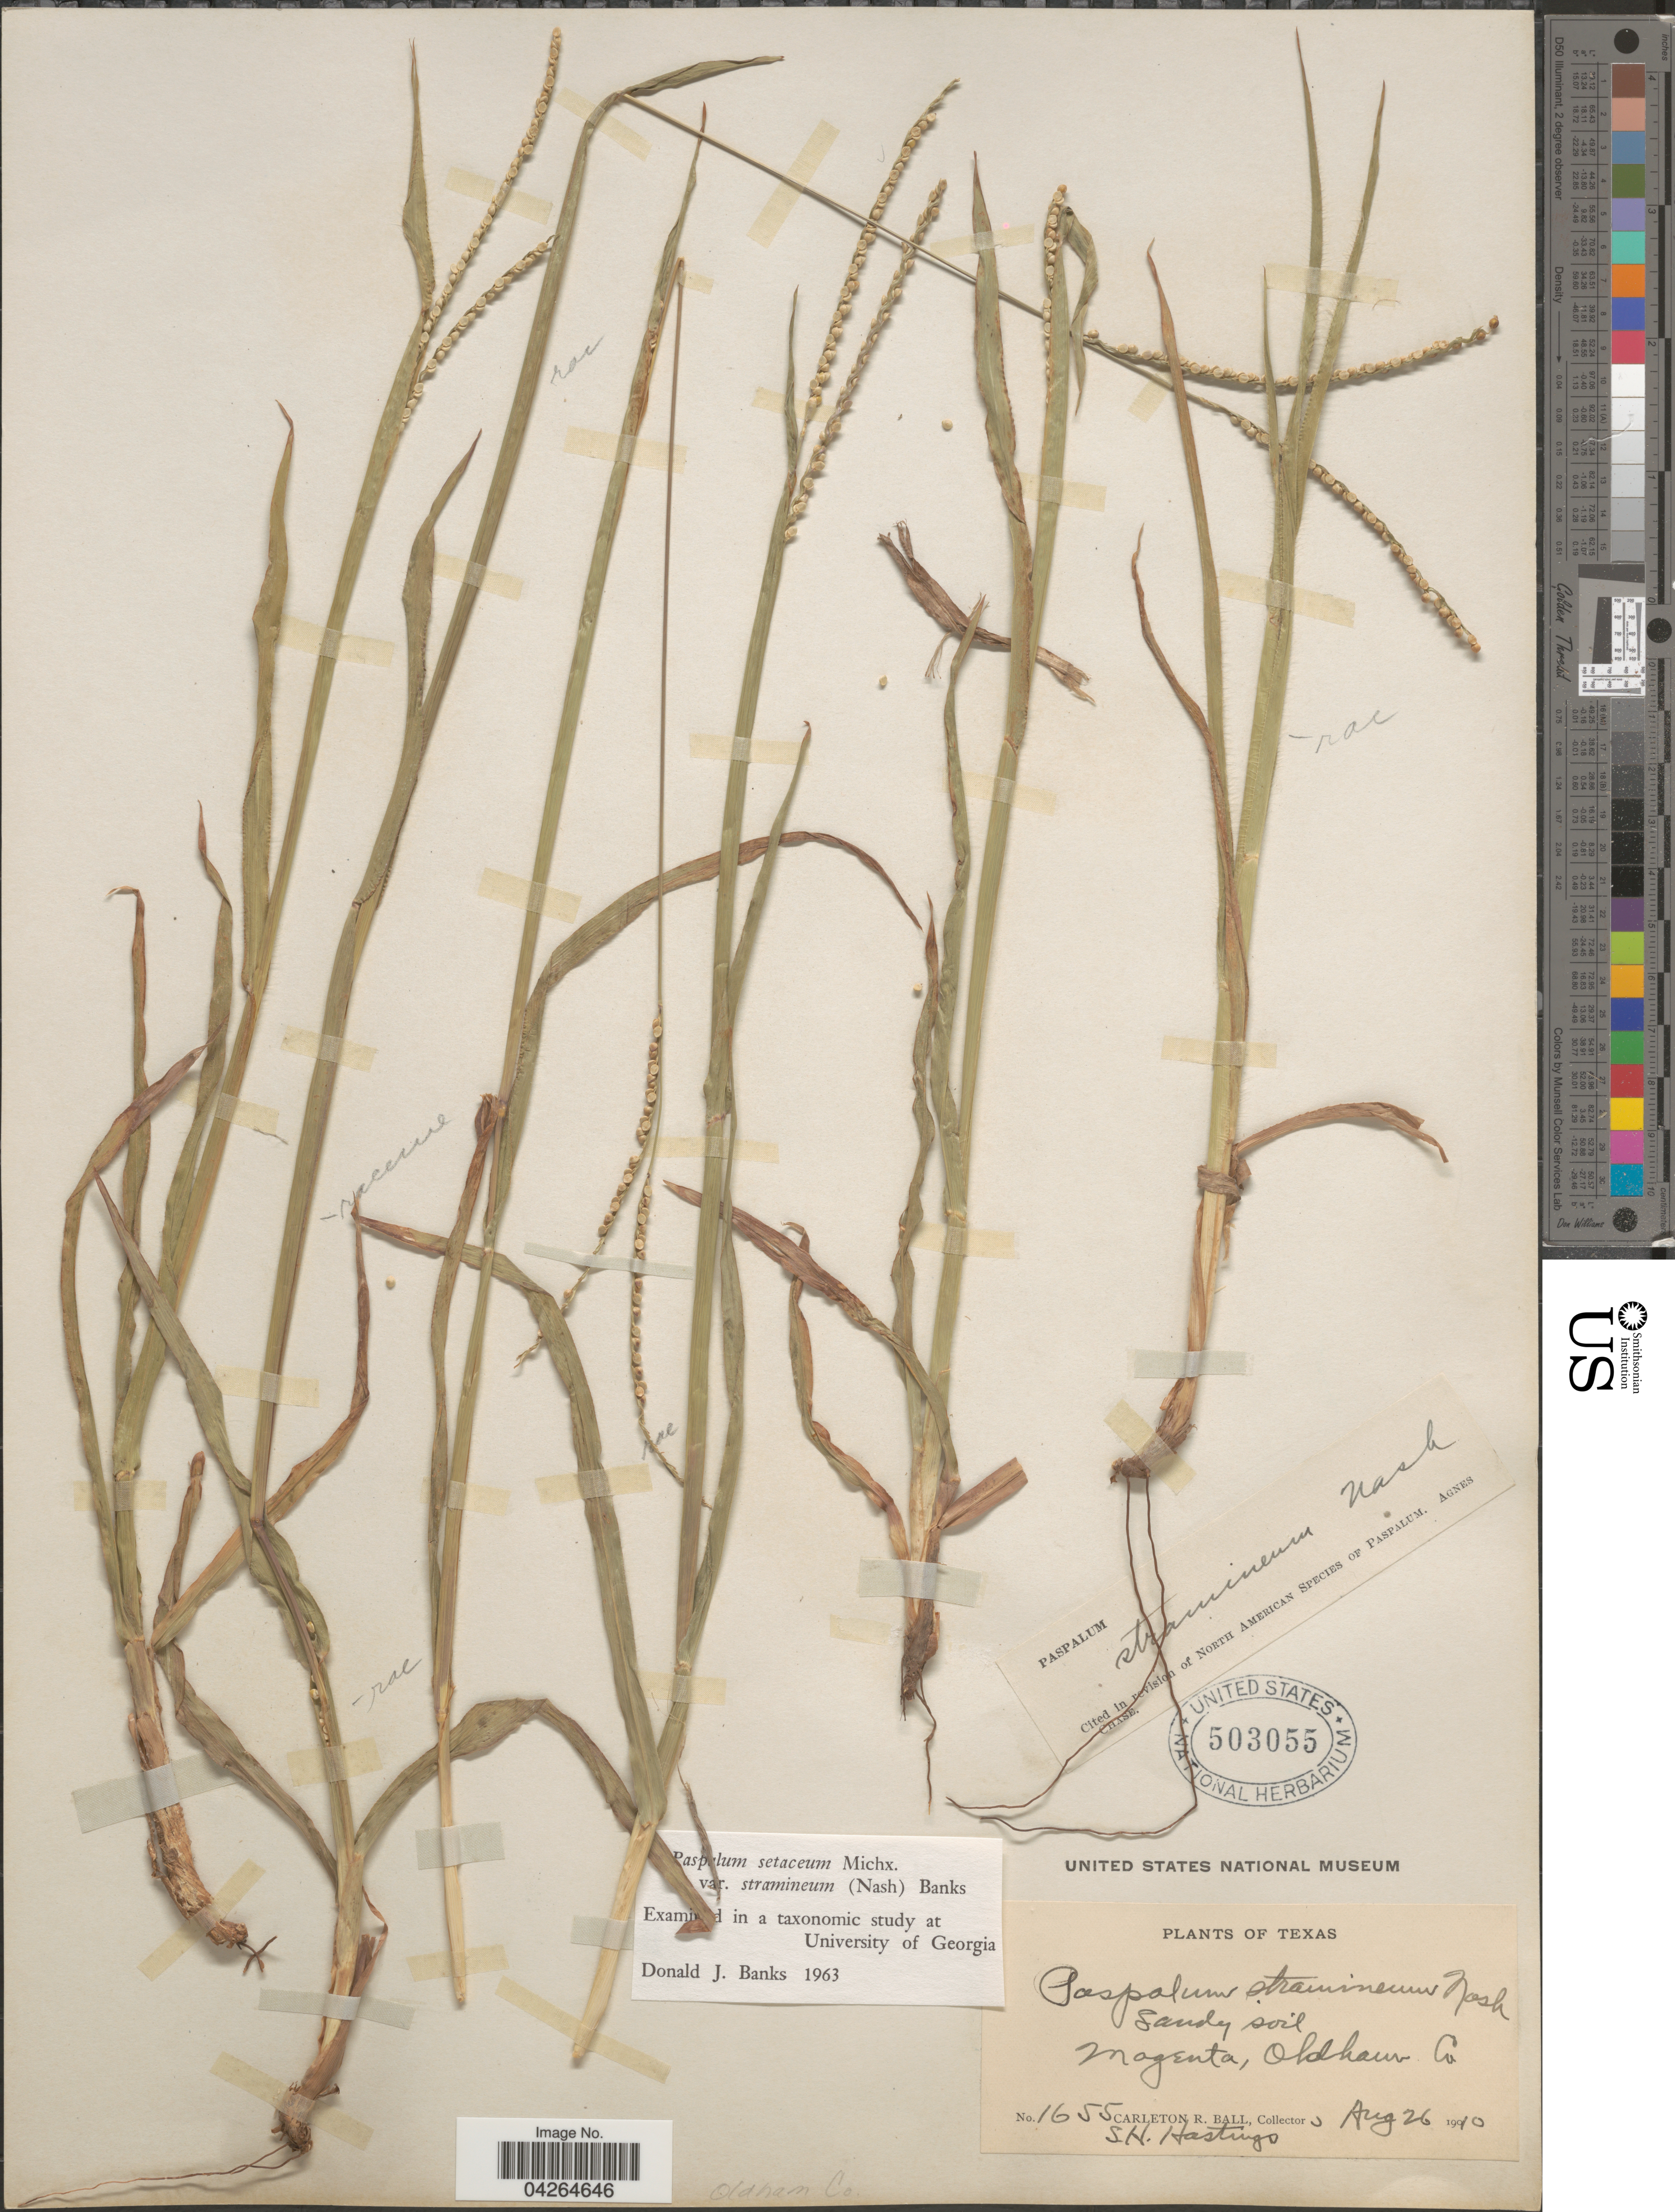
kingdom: Plantae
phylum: Tracheophyta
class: Liliopsida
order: Poales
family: Poaceae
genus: Paspalum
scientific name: Paspalum setaceum var. stramineum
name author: (Nash) D.J. Banks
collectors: C. R. Ball & S. Hastings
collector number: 1655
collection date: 1910-08-26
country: United States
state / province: Texas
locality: Magenta, Oldham Co.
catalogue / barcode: US 503055